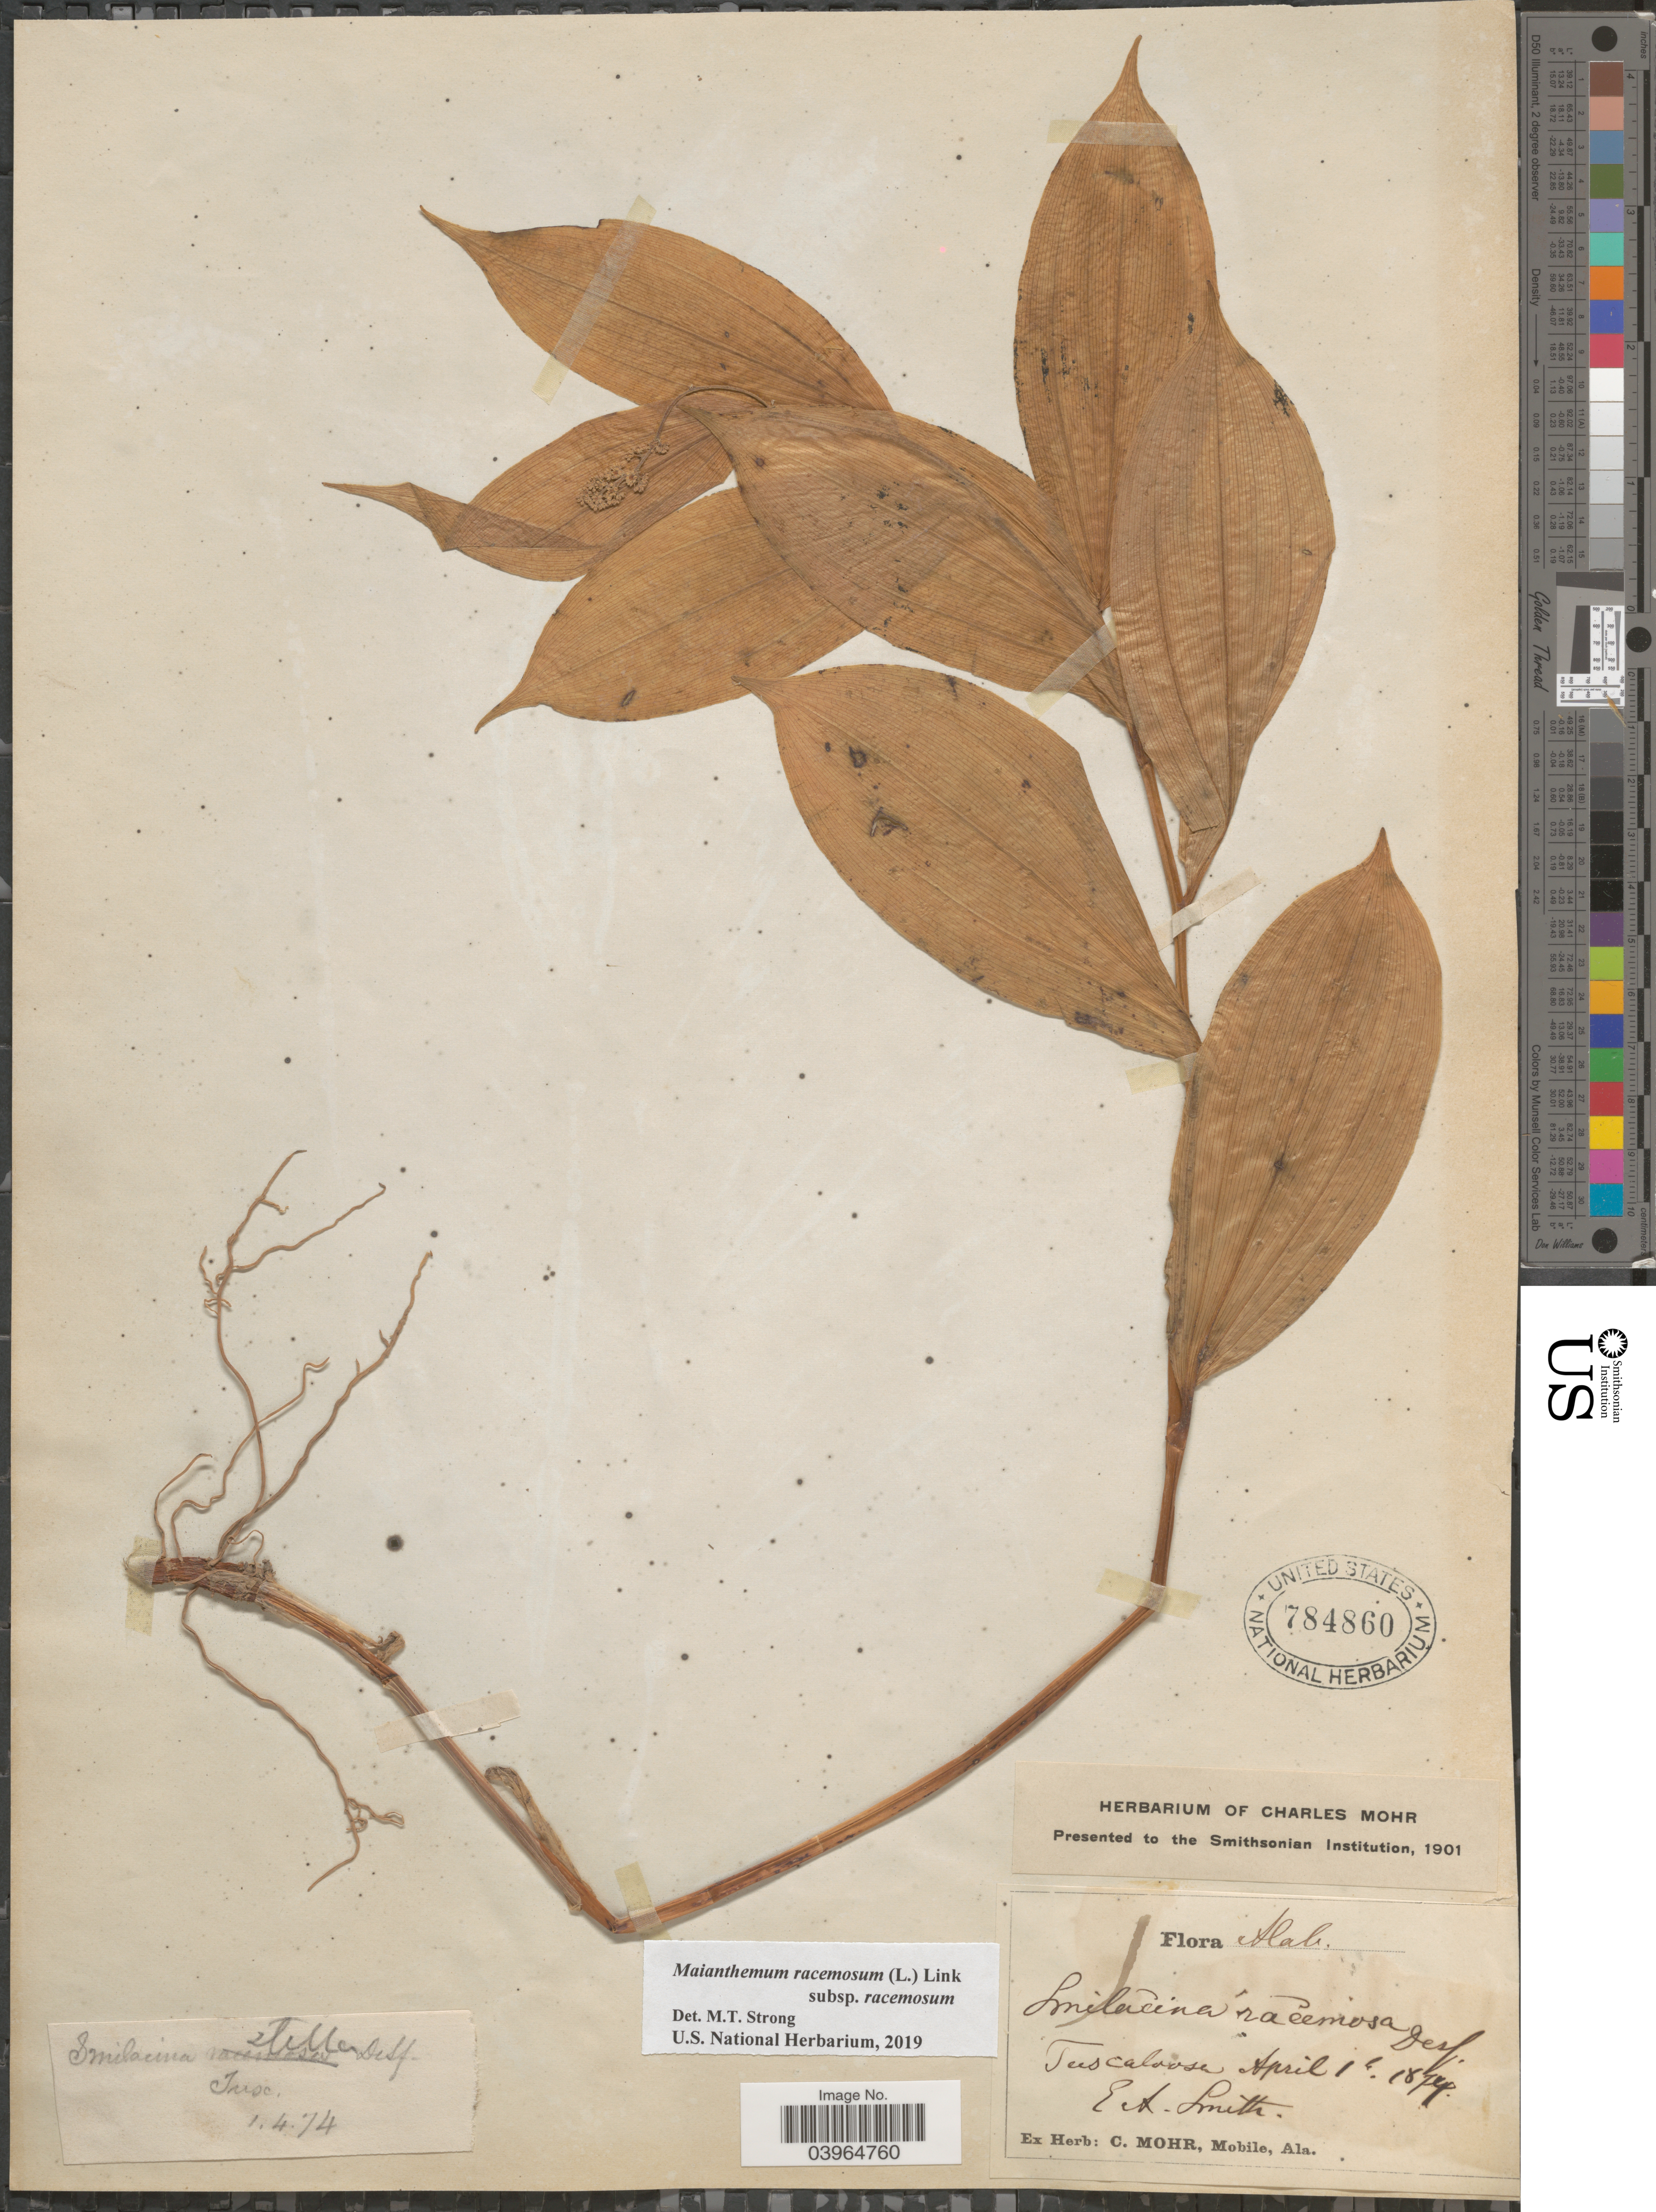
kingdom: Plantae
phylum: Tracheophyta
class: Liliopsida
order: Asparagales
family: Asparagaceae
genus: Maianthemum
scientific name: Maianthemum racemosum subsp. racemosum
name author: (L.) Link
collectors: E. A. Smith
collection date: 1874-04-01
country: United States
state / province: Alabama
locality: Tuscaloosa.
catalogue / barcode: US 784860